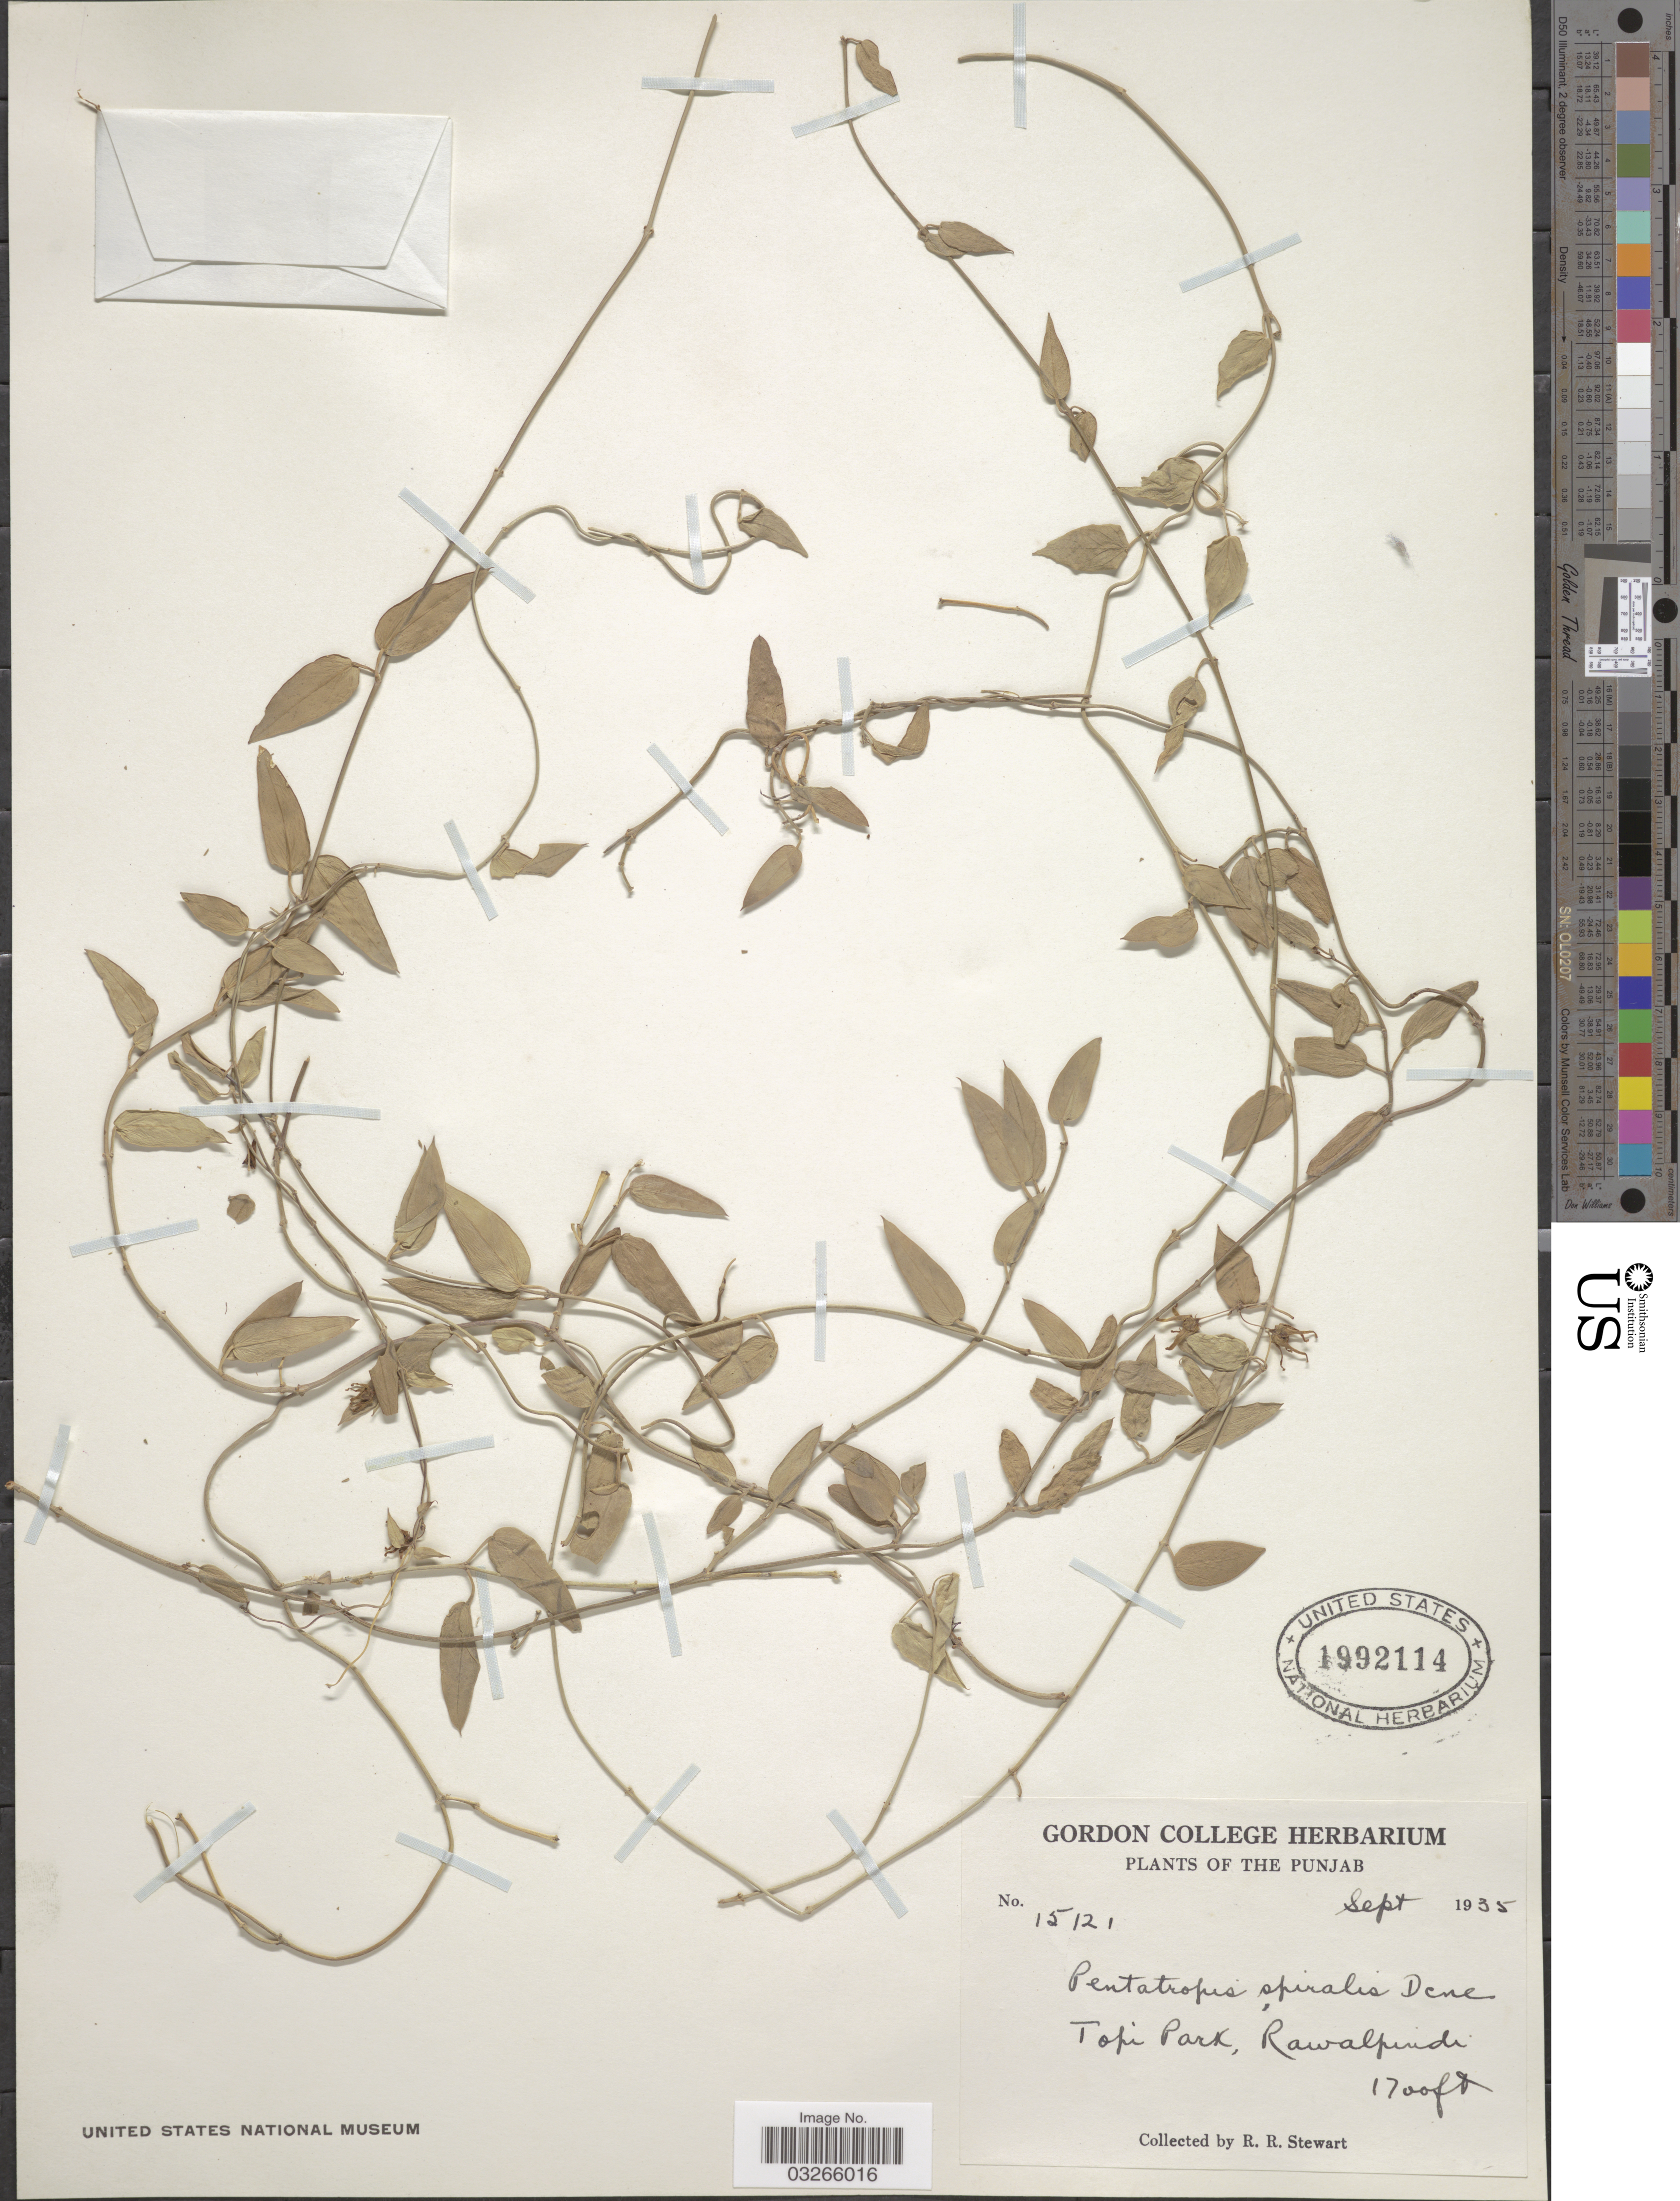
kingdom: Plantae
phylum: Tracheophyta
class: Magnoliopsida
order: Gentianales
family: Apocynaceae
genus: Pentatropis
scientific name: Pentatropis spiralis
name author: (Forssk.) Decne.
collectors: R. Stewart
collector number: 15121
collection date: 1935-09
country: Pakistan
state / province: Punjab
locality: Topi Park, Rawalpindi.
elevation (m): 518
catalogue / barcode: US 1992114